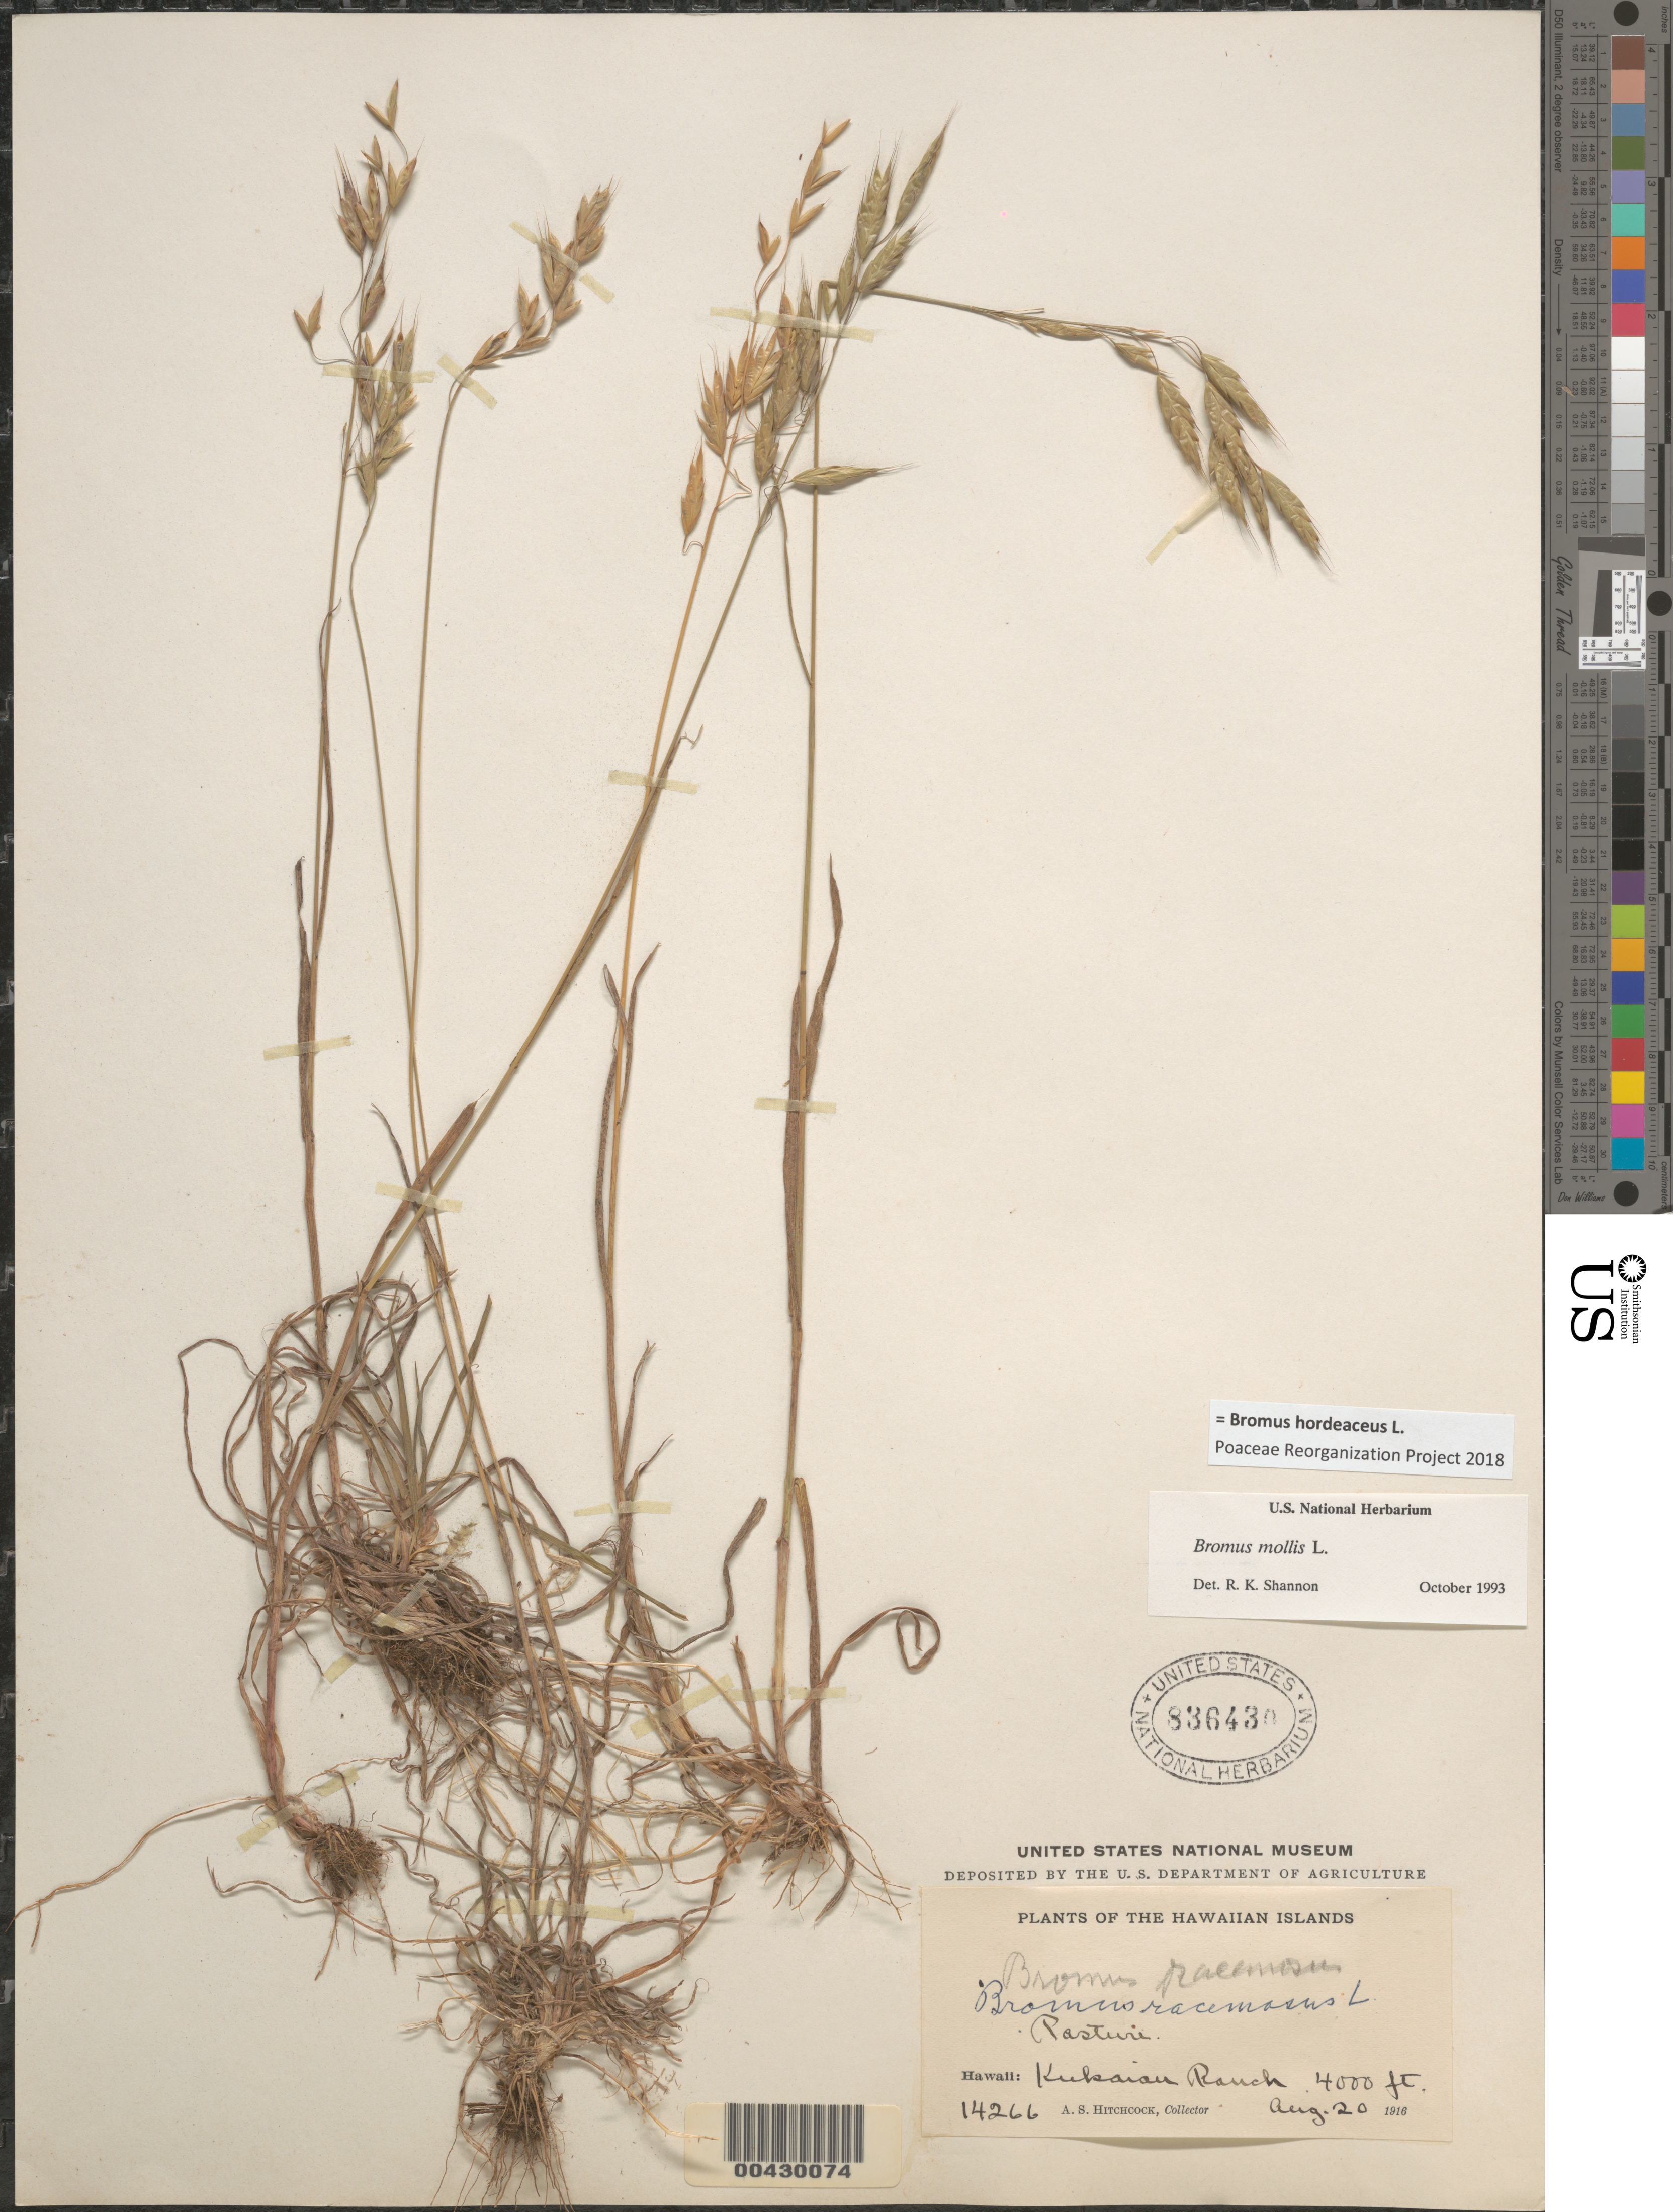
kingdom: Plantae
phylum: Tracheophyta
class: Liliopsida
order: Poales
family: Poaceae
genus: Bromus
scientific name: Bromus hordeaceus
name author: L.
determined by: Poaceae Reorganization Project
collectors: A. S. Hitchcock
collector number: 14266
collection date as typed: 20 Aug 1916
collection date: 1916-08-20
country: United States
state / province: Hawaii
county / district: Hawaii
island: Hawaii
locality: Kukaiau Ranch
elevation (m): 1219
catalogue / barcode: US 836430